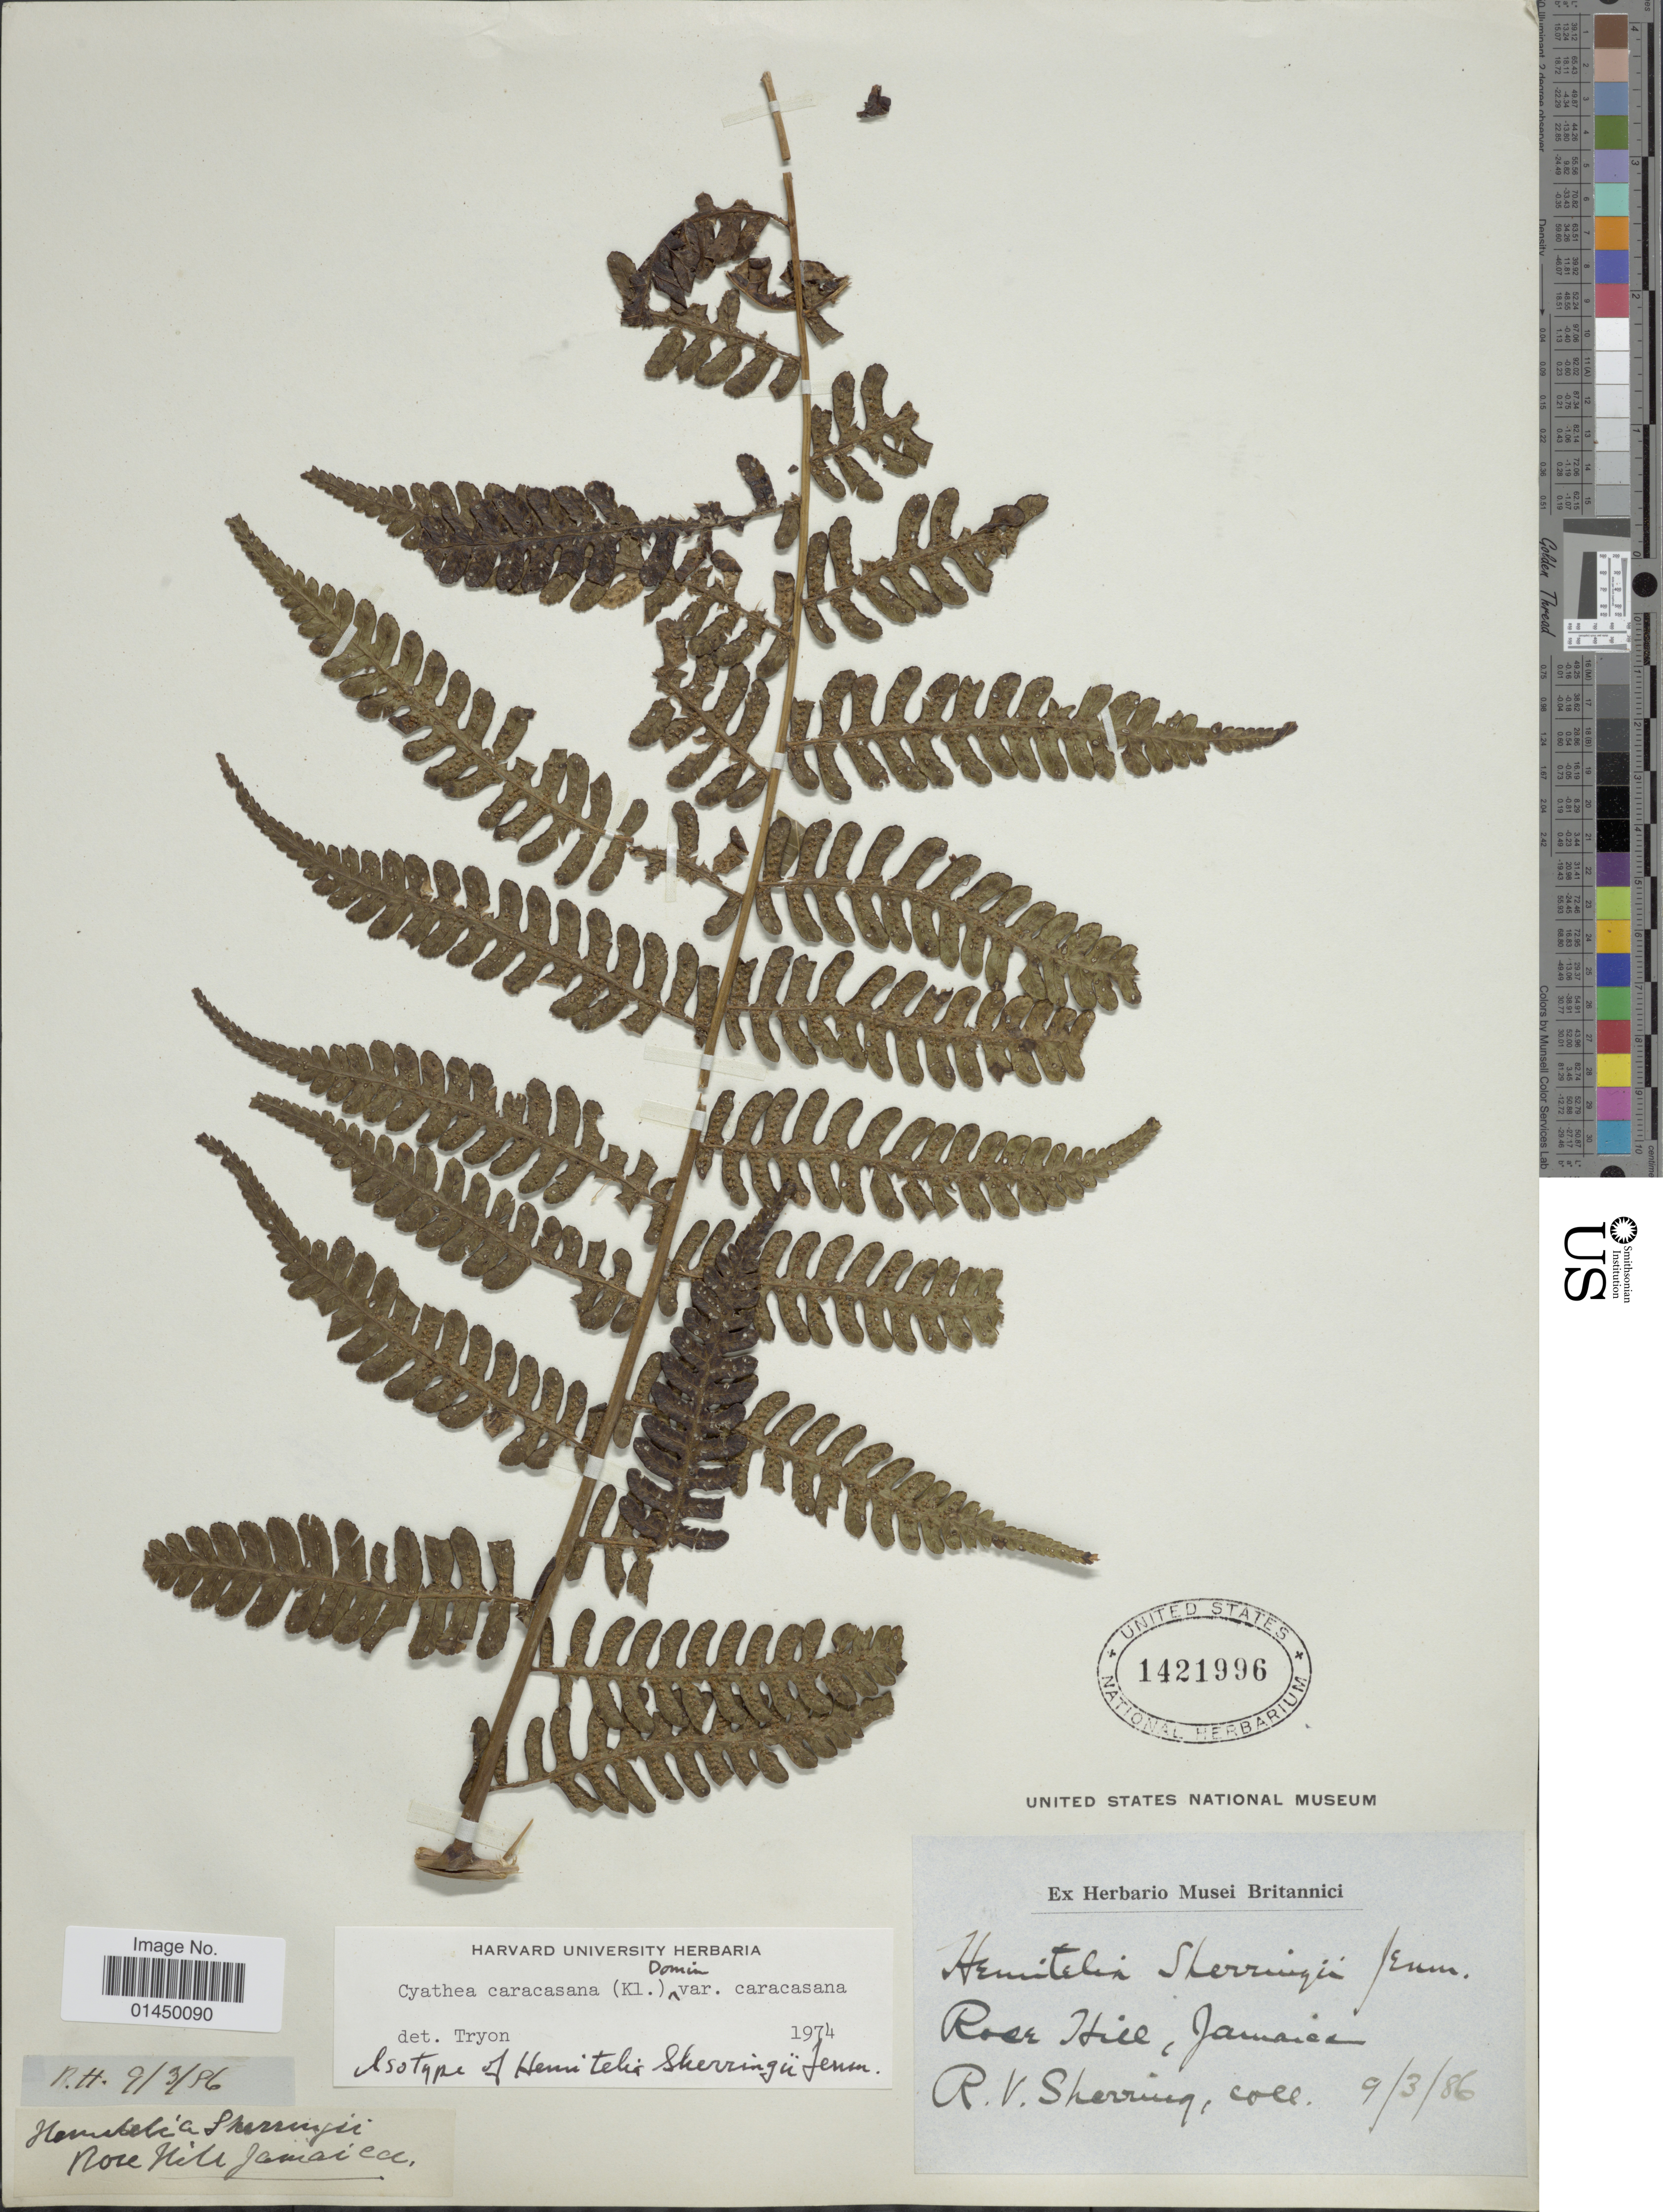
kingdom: Plantae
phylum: Tracheophyta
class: Polypodiopsida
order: Cyatheales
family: Cyatheaceae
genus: Cyathea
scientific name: Cyathea caracasana var. caracasana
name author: (Klotzsch) Domin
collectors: R. Sherring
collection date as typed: Transcribed d/m/y: 9/3/86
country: Jamaica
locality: Rose Hill, Jamaica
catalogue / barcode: US 1421996